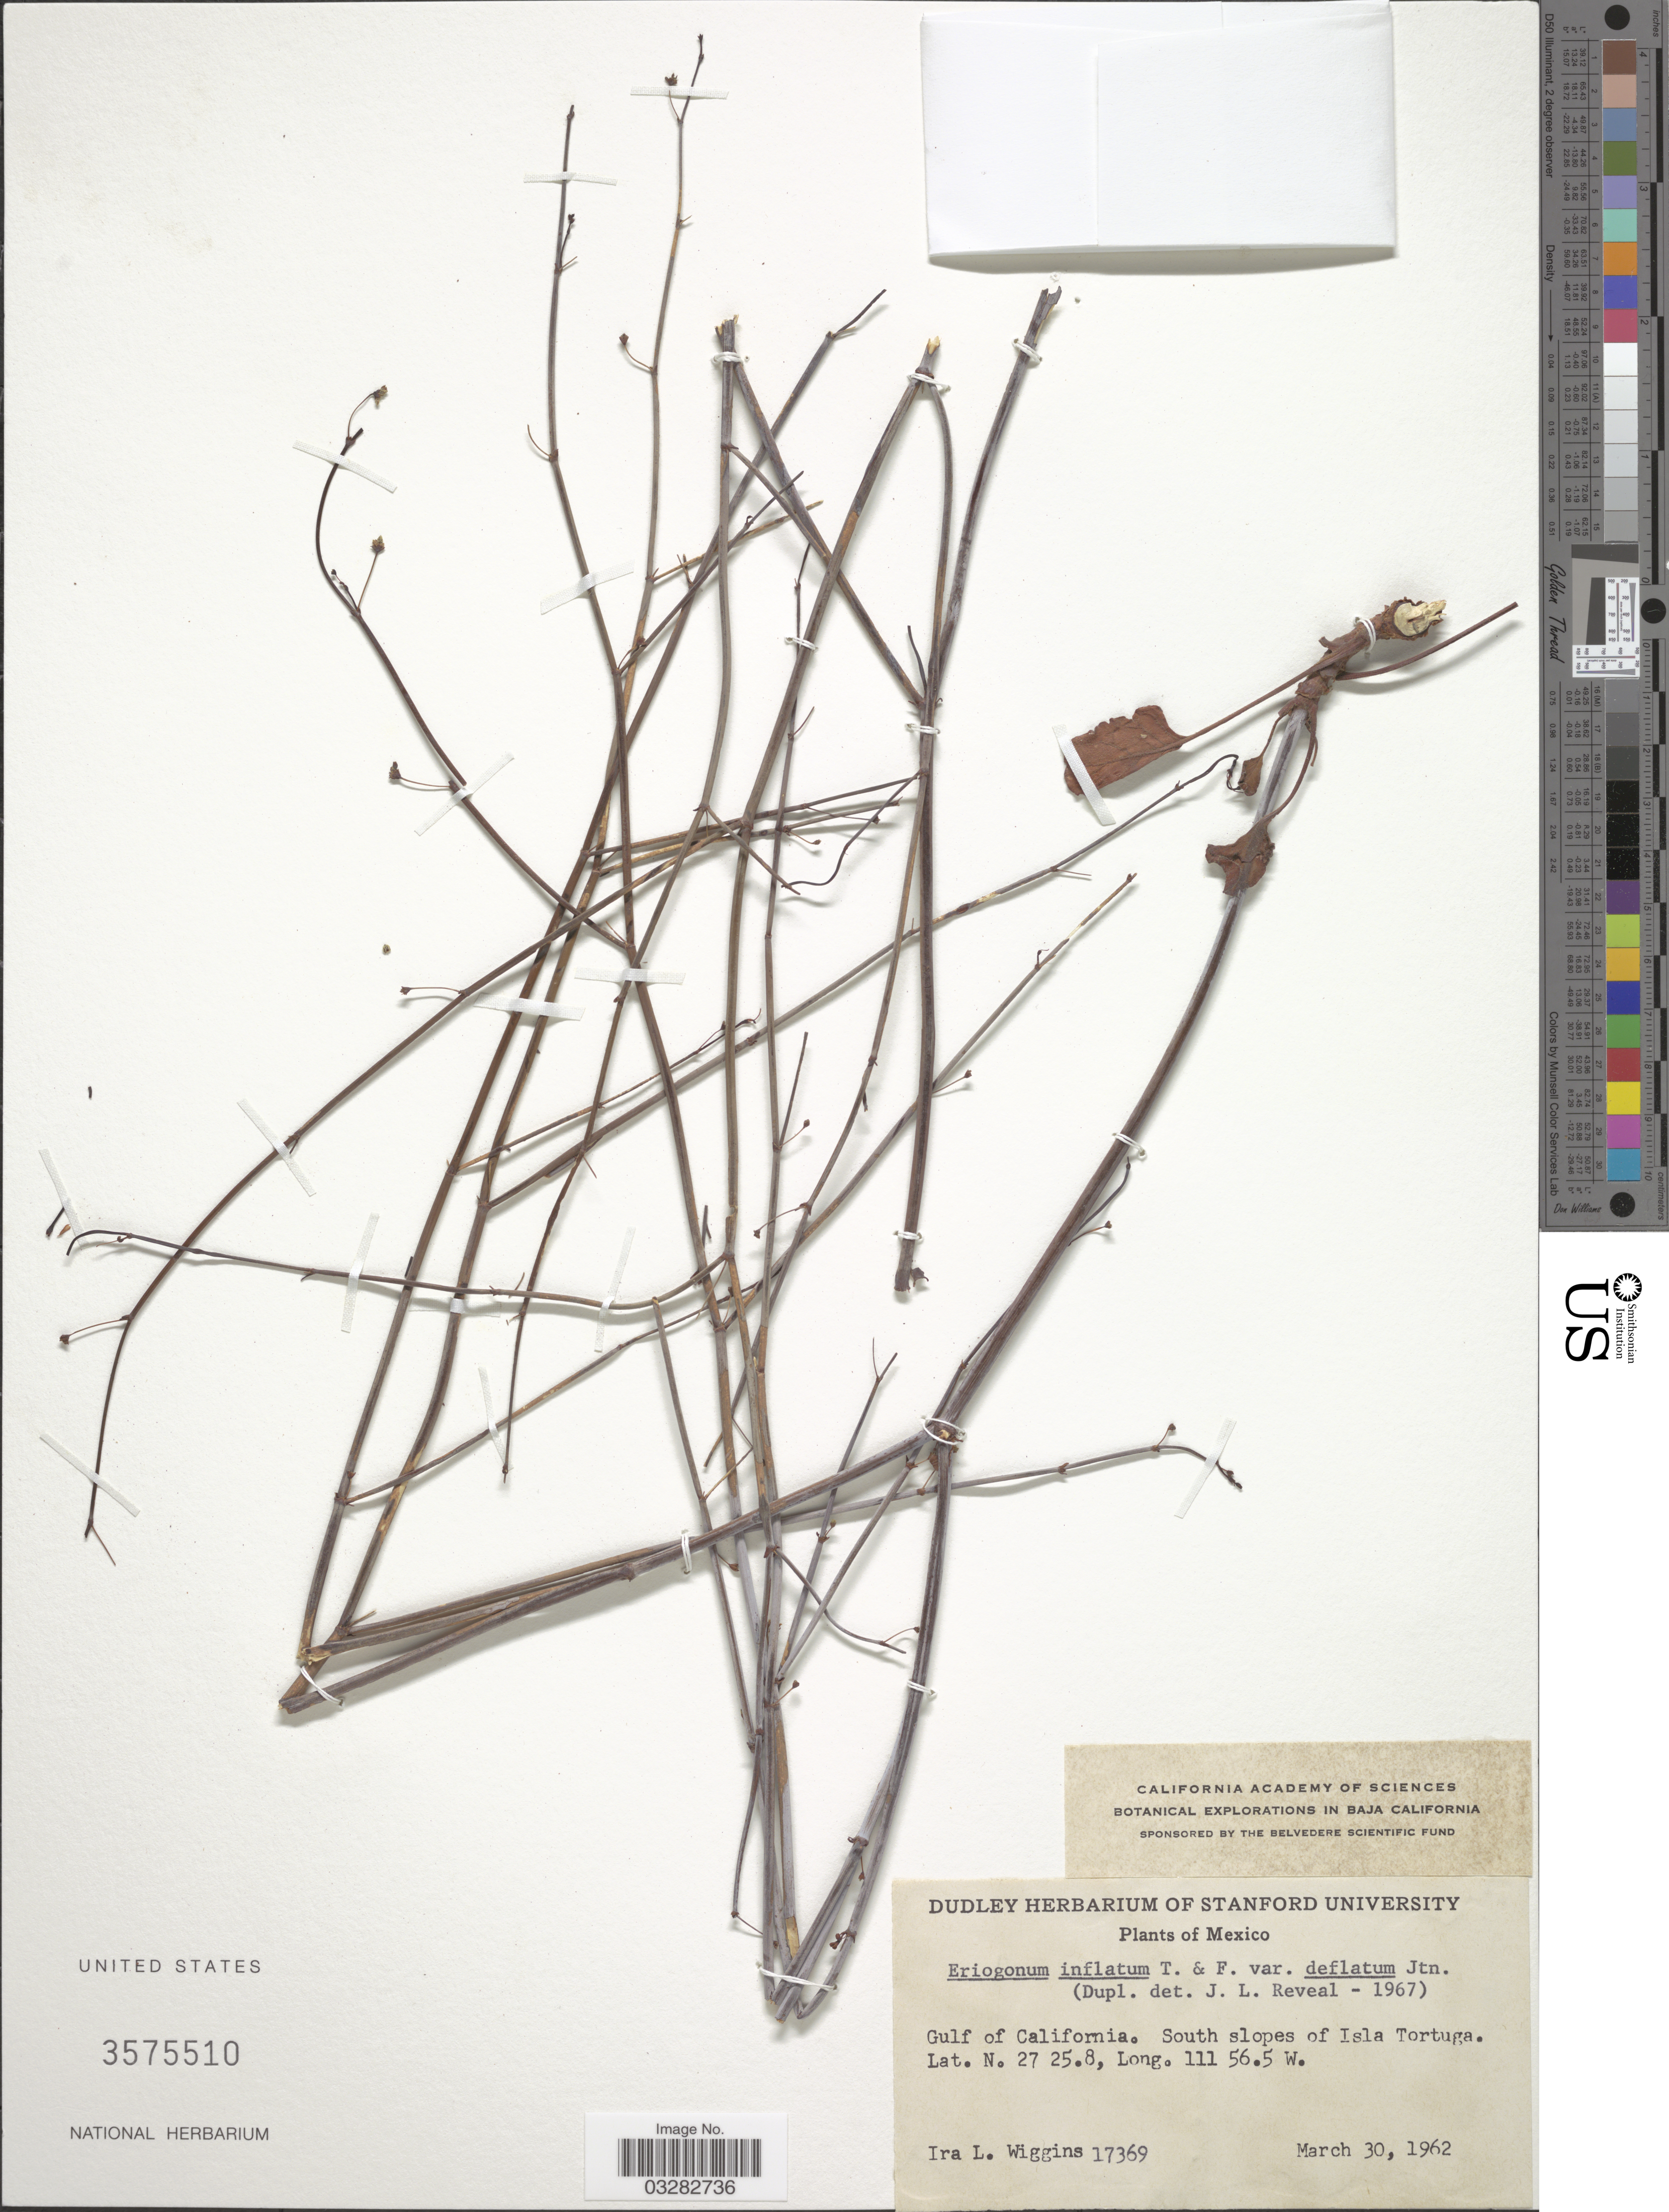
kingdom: Plantae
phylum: Tracheophyta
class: Magnoliopsida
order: Caryophyllales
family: Polygonaceae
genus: Eriogonum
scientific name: Eriogonum inflatum var. deflatum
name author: I.M. Johnst.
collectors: I. L. Wiggins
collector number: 17369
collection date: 1962-03-30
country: Mexico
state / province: Baja California Sur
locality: Gulf of California. South slopes of Isla Tortuga.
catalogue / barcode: US 3575510